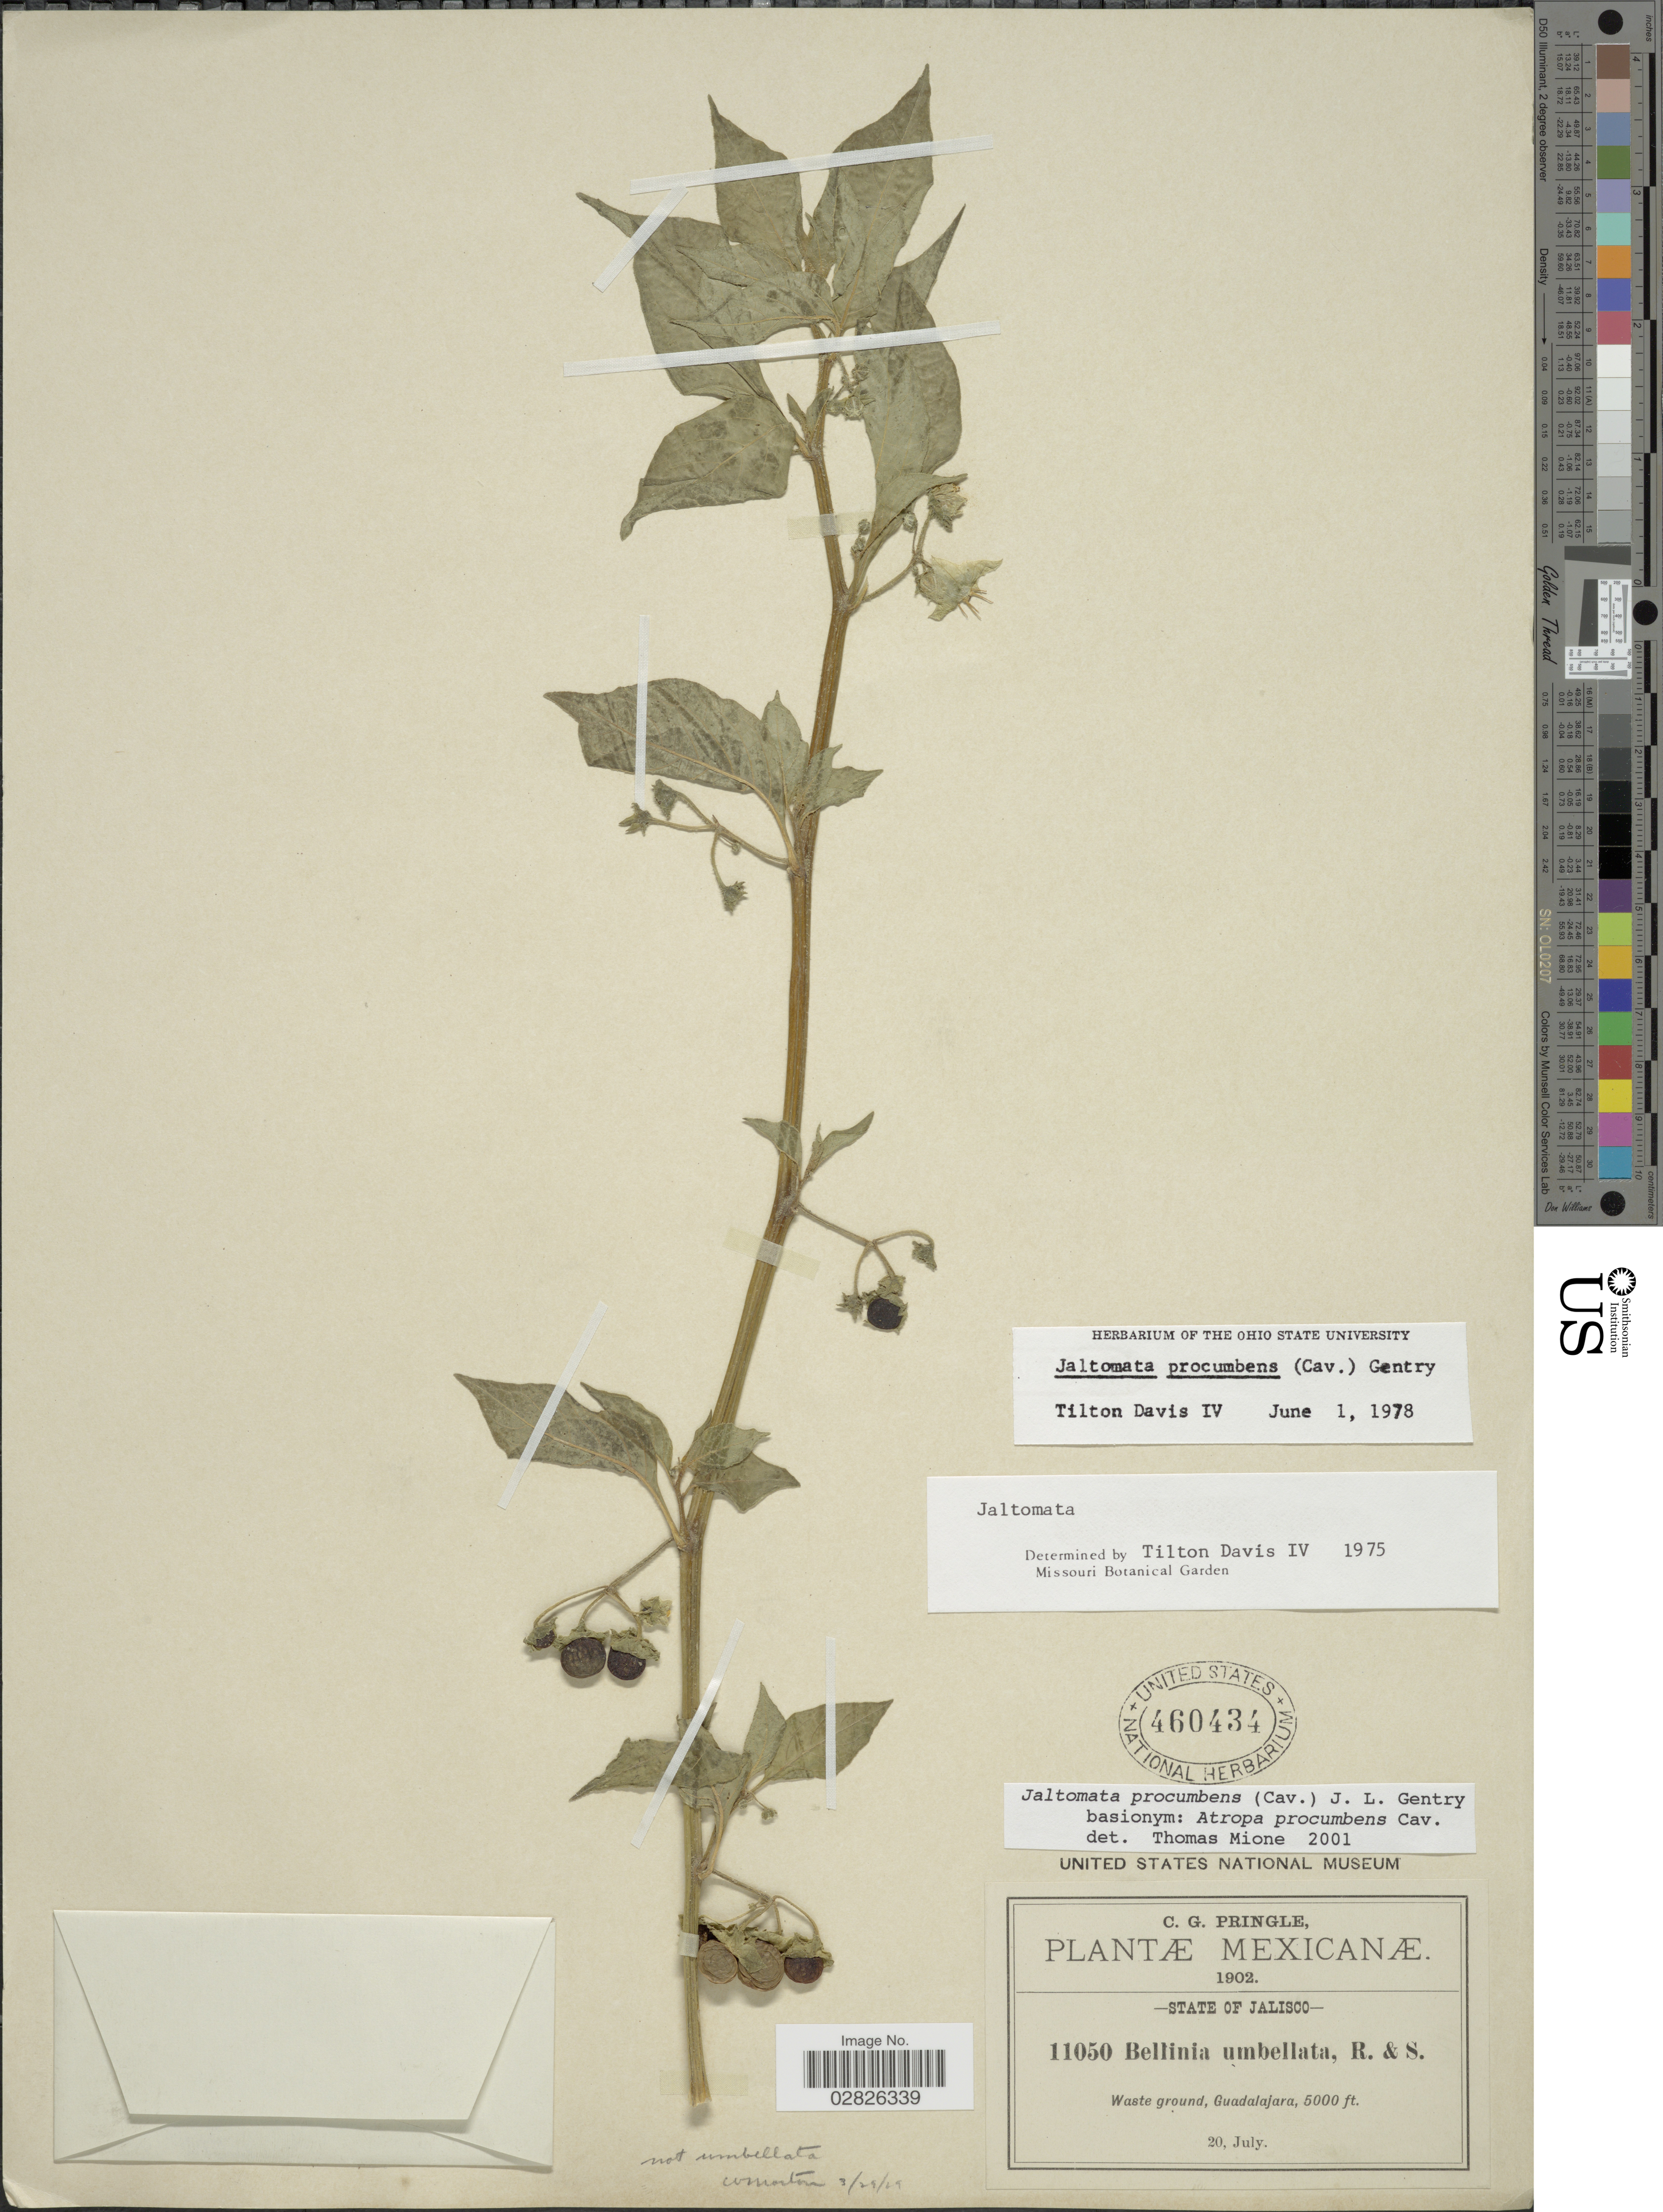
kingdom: Plantae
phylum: Tracheophyta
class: Magnoliopsida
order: Solanales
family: Solanaceae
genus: Jaltomata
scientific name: Jaltomata procumbens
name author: (Cav.) J.L. Gentry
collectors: C. G. Pringle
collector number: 11050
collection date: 1902-07-20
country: Mexico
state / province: Jalisco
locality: Waste ground, Guadalajara.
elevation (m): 1524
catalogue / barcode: US 460434